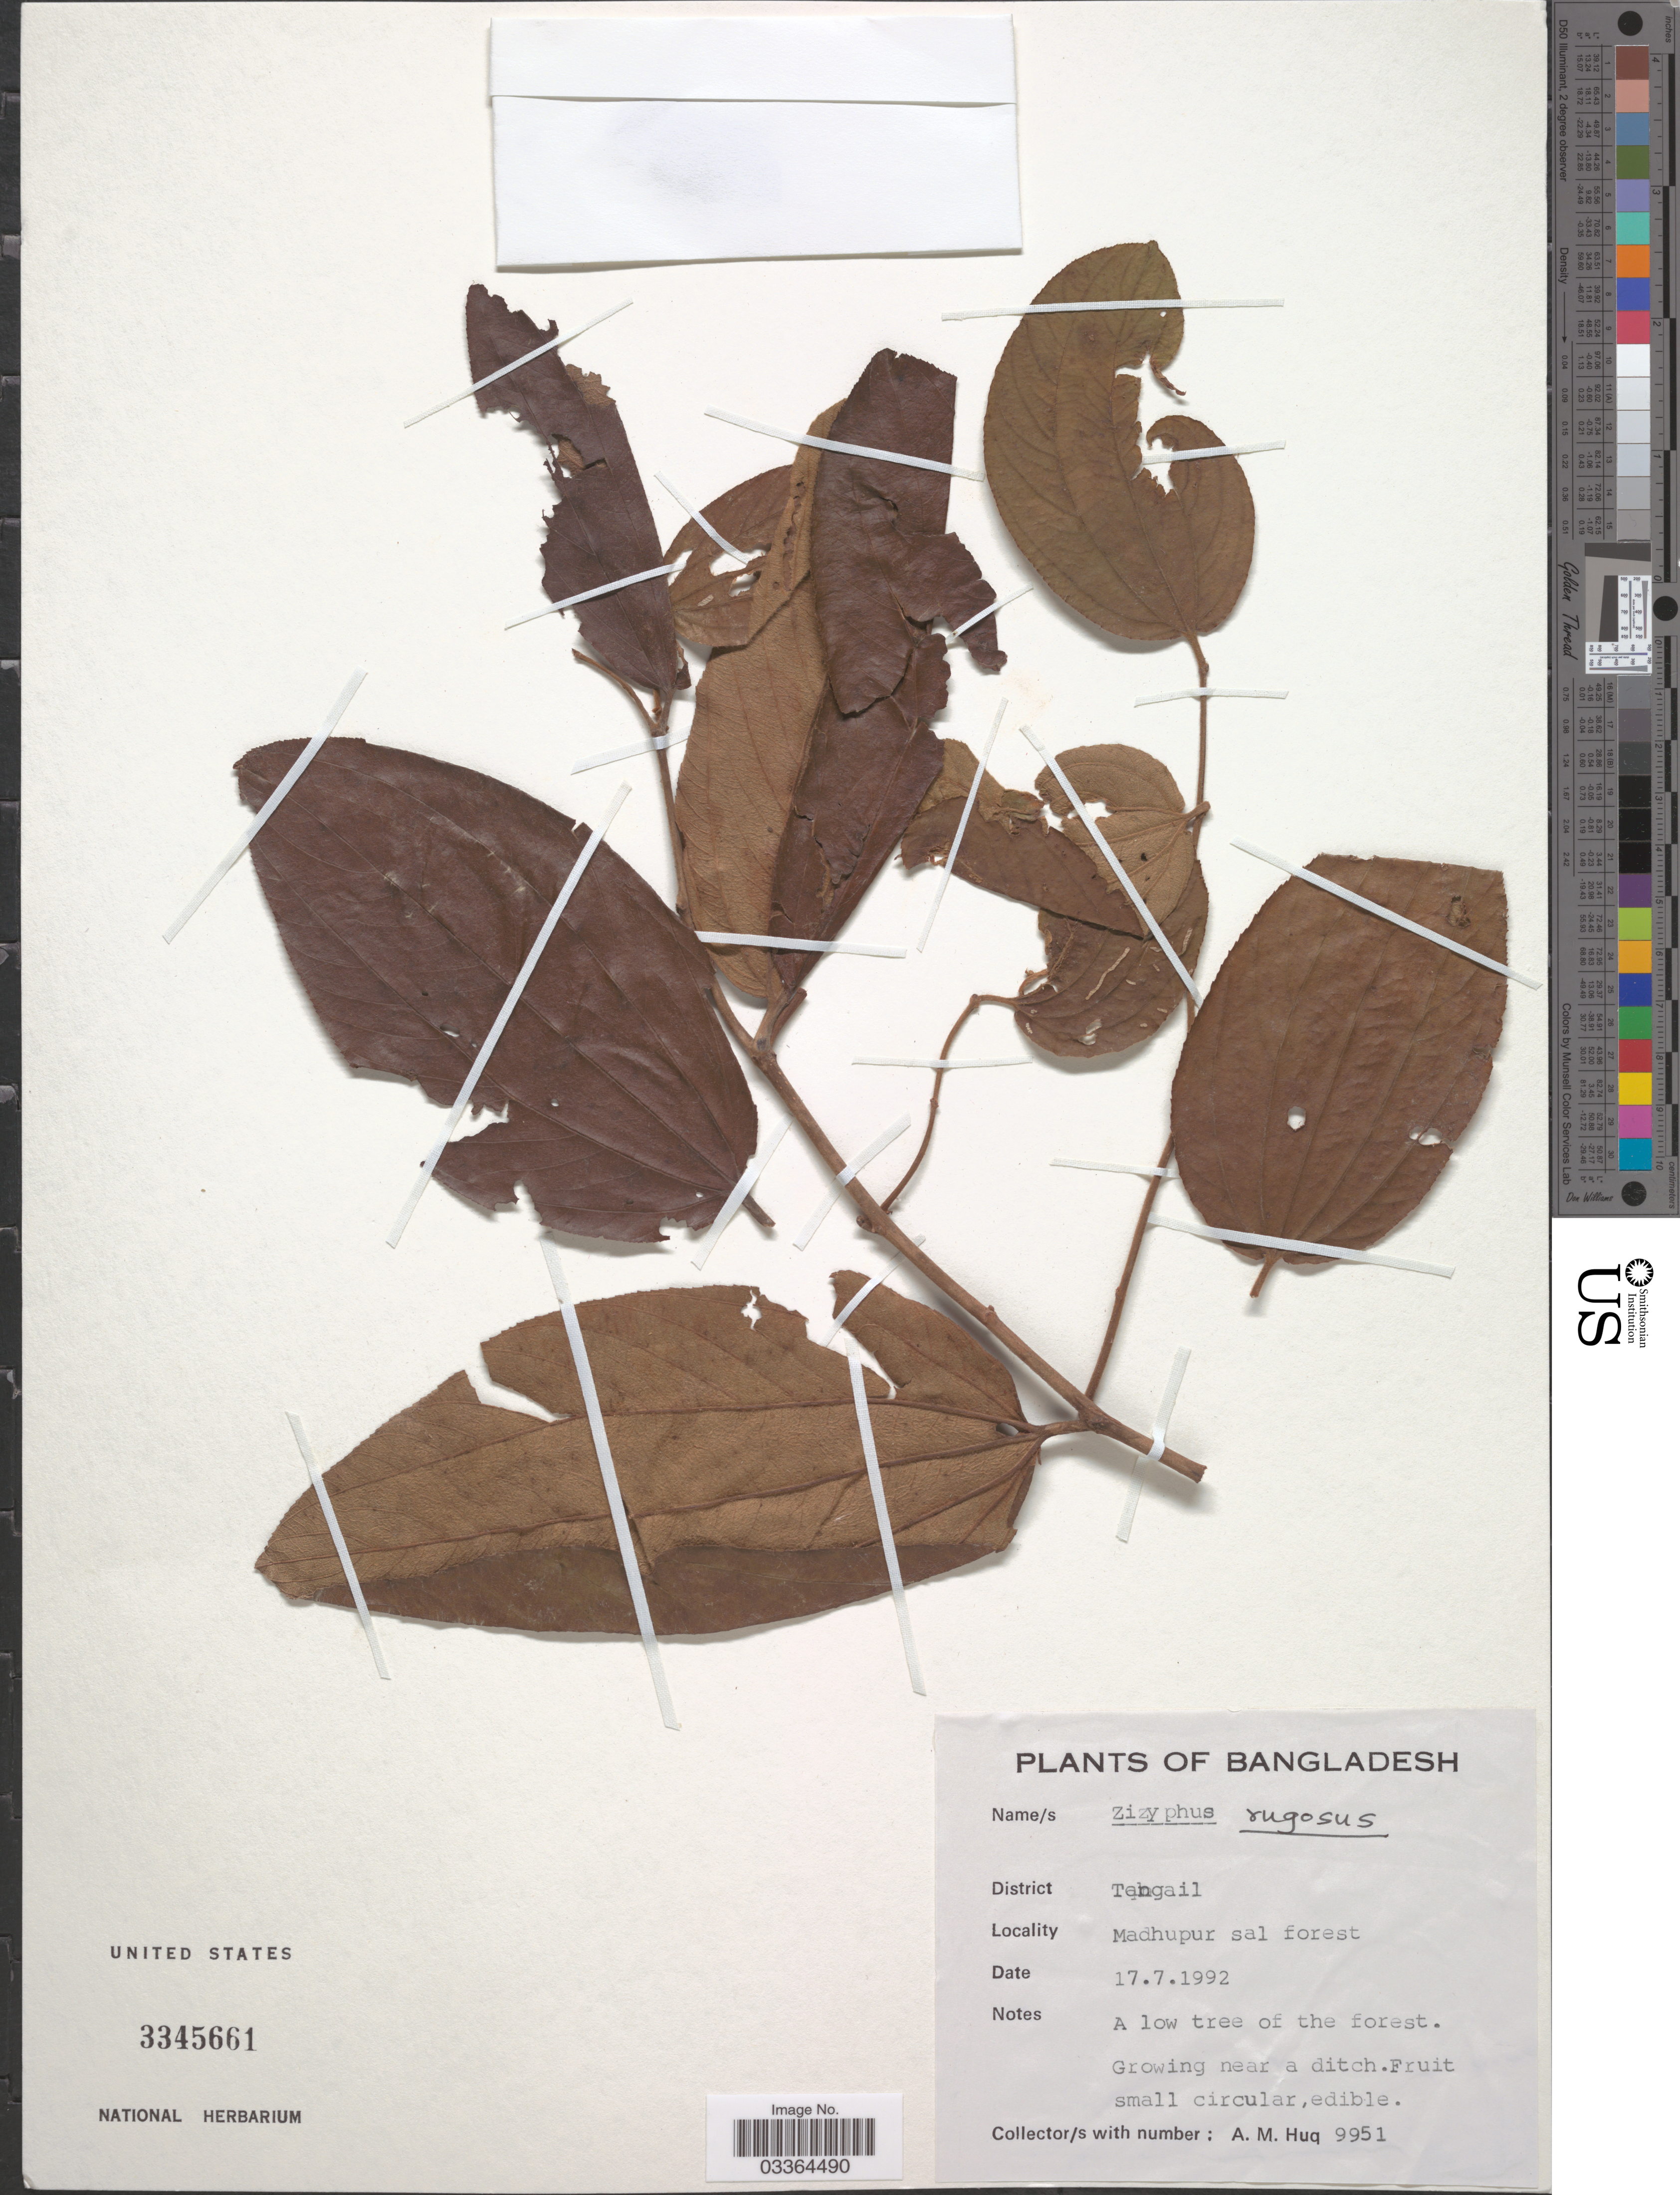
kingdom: Plantae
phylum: Tracheophyta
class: Magnoliopsida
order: Rosales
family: Rhamnaceae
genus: Ziziphus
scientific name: Ziziphus rugosa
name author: Lam.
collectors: A. M. Huq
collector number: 9951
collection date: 1992-07-17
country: Bangladesh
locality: District Tangail. Madhupur sal forest.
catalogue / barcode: US 3345661